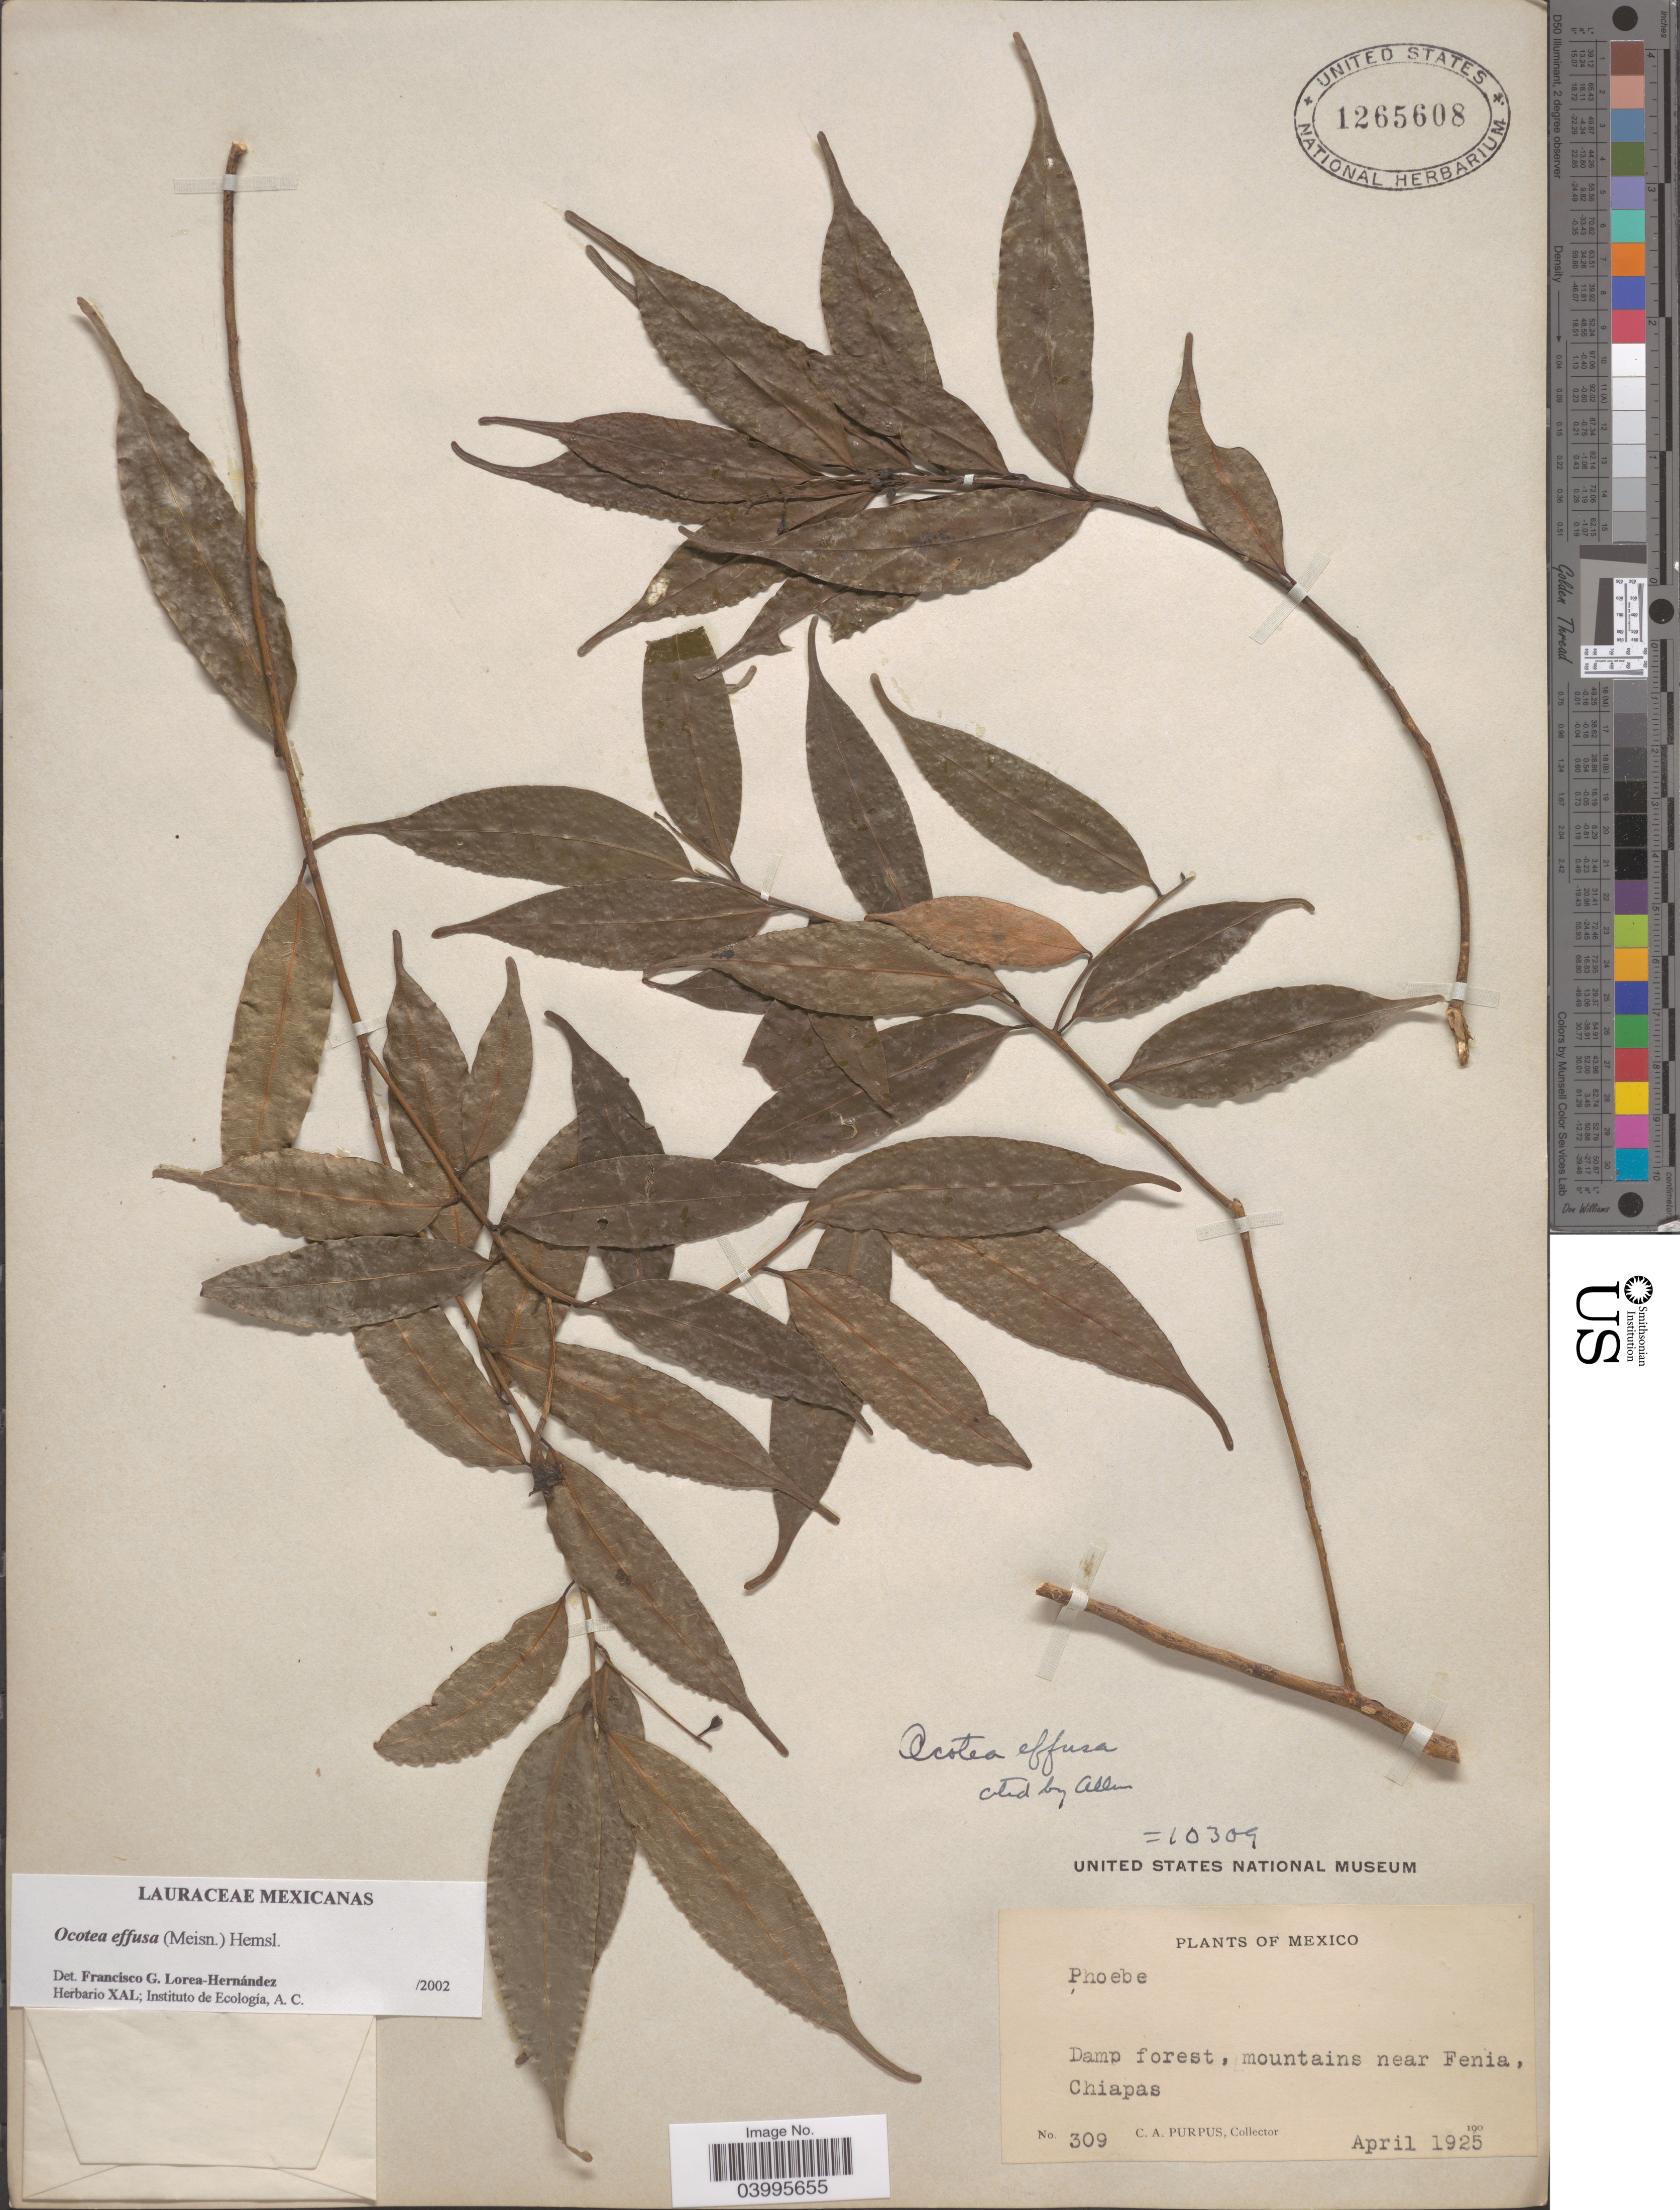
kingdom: Plantae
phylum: Tracheophyta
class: Magnoliopsida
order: Laurales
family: Lauraceae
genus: Ocotea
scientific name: Ocotea effusa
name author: (Meisn.) Hemsl.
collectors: C. A. Purpus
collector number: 309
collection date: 1925-04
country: Mexico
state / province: Chiapas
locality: Damp forest, mountains near Fenia.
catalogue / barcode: US 1265608